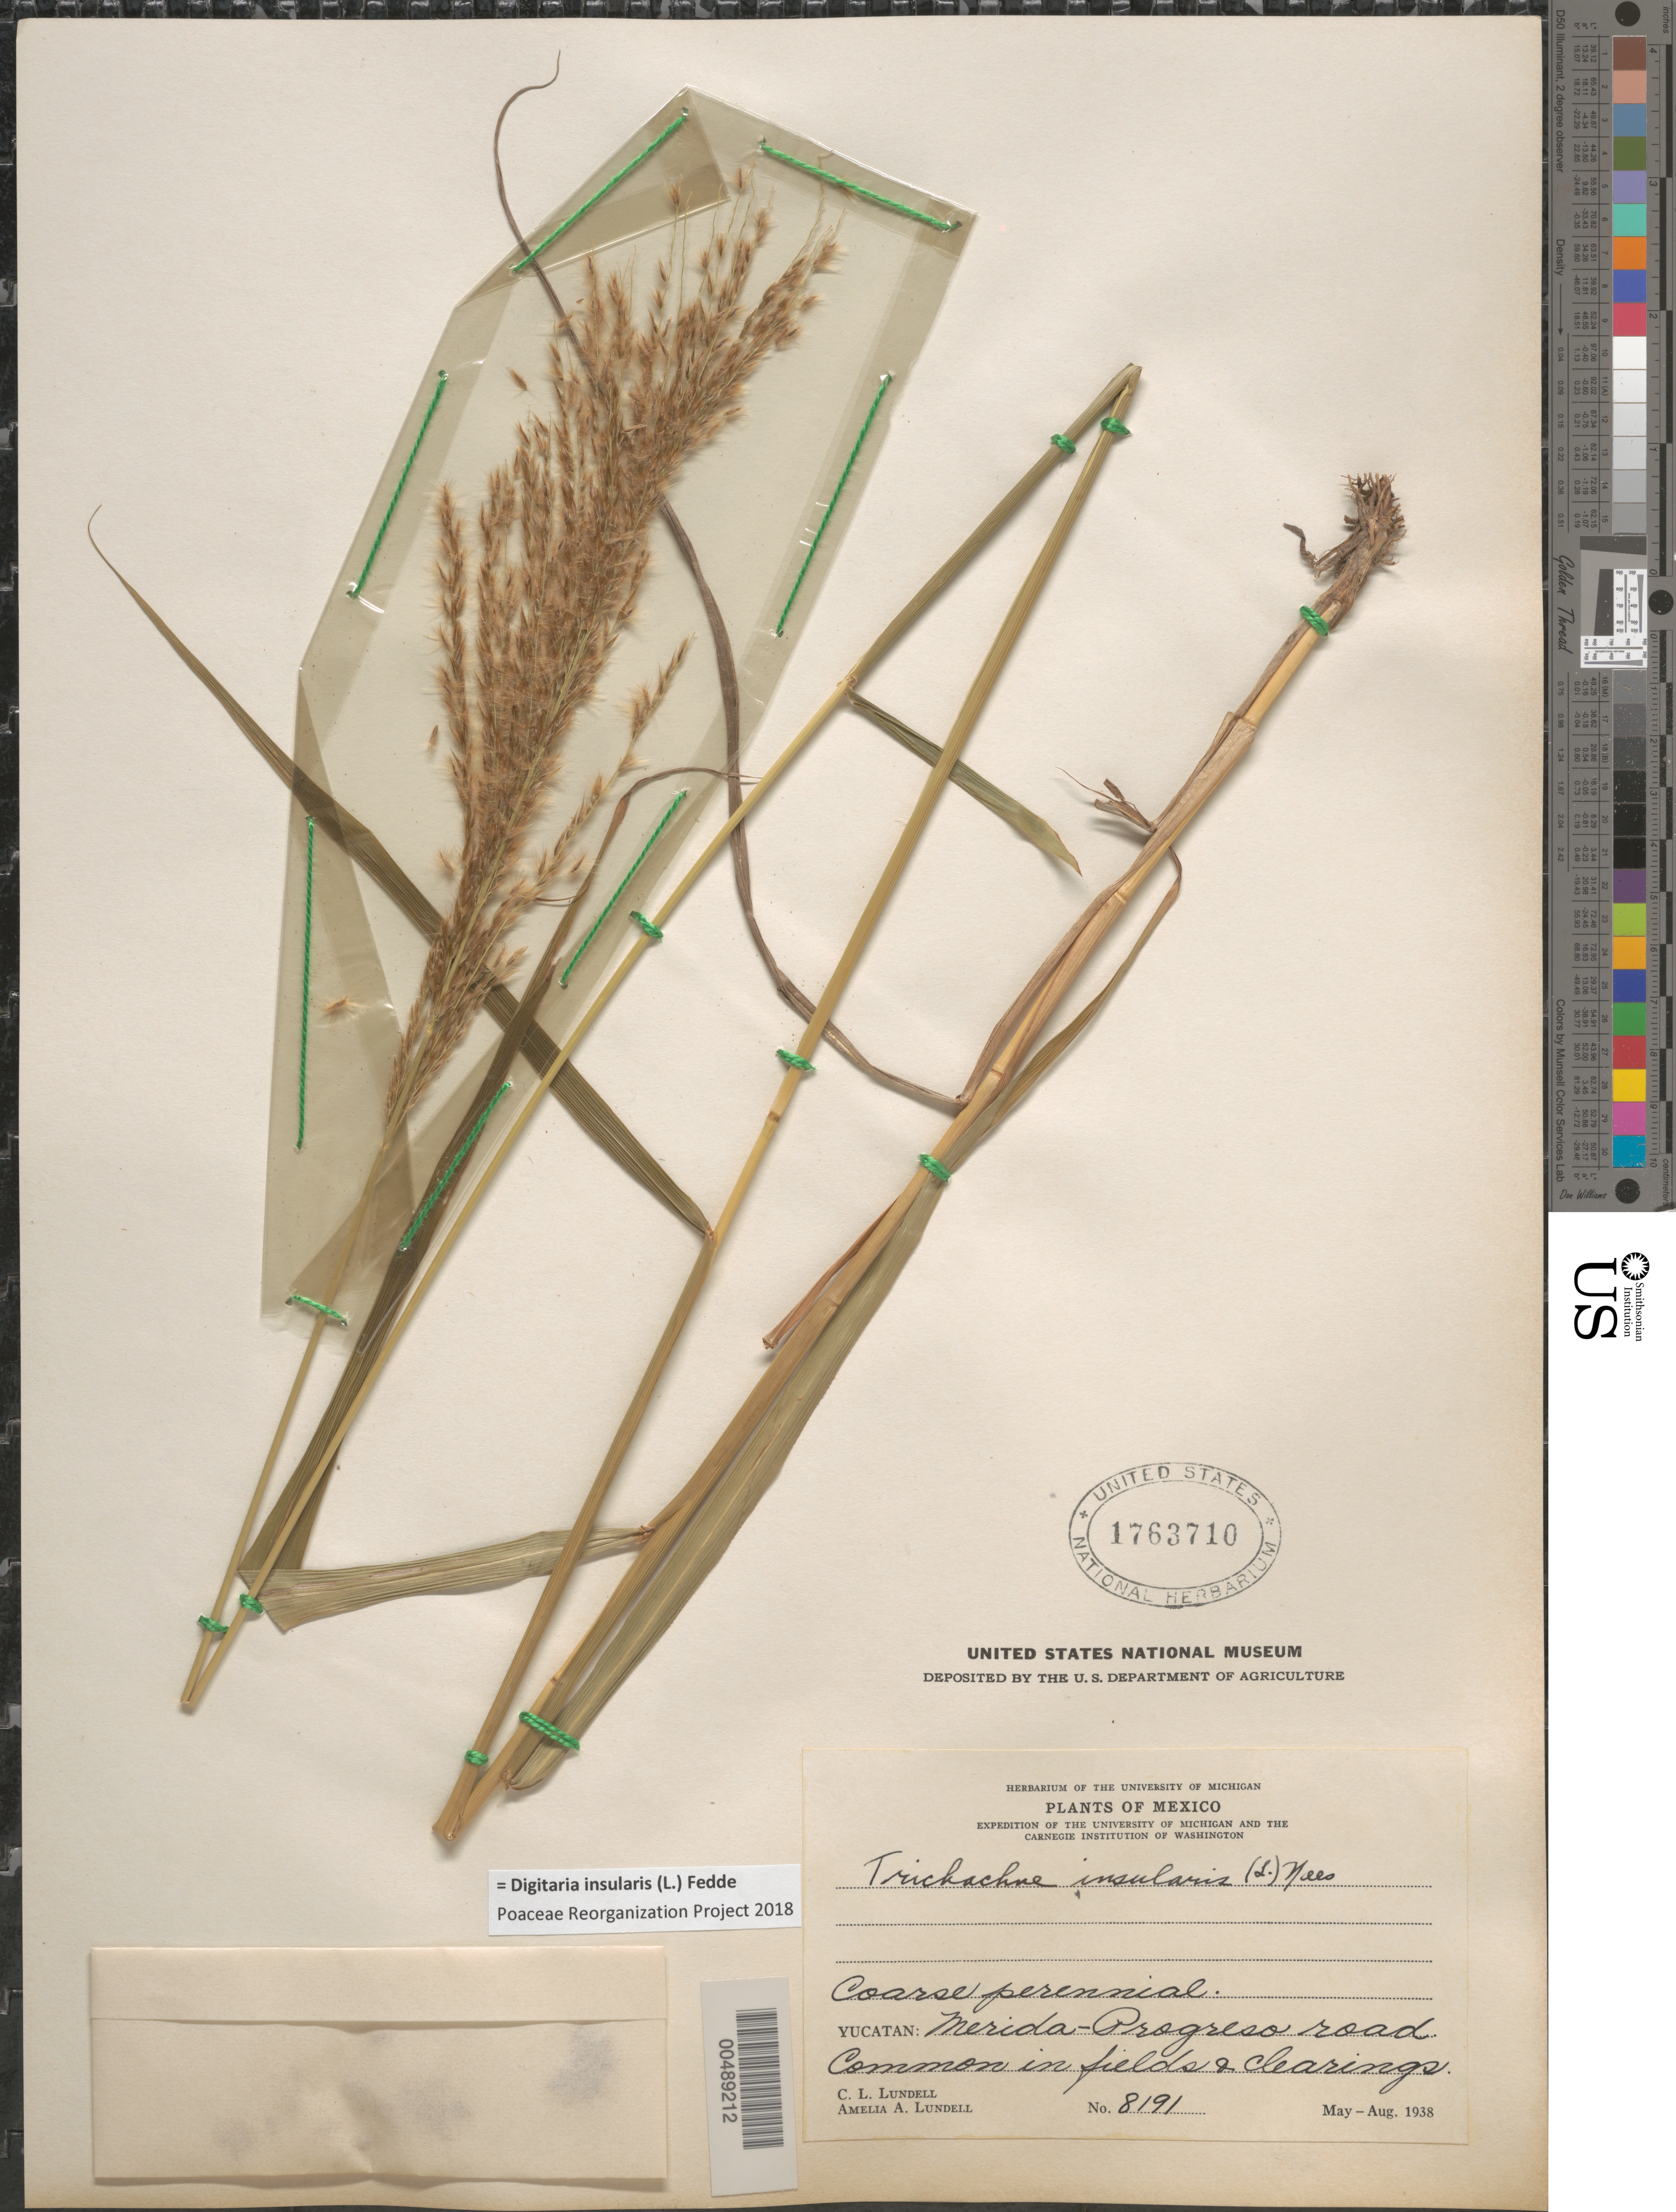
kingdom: Plantae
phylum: Tracheophyta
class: Liliopsida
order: Poales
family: Poaceae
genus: Digitaria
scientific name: Digitaria insularis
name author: (L.) Fedde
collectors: C. L. Lundell & A. A. Lundell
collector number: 8191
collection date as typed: May 1938 to Aug 1938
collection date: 1938-05/1938-08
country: Mexico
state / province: Yucatan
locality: Merida-Progreso rd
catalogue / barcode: US 1763710